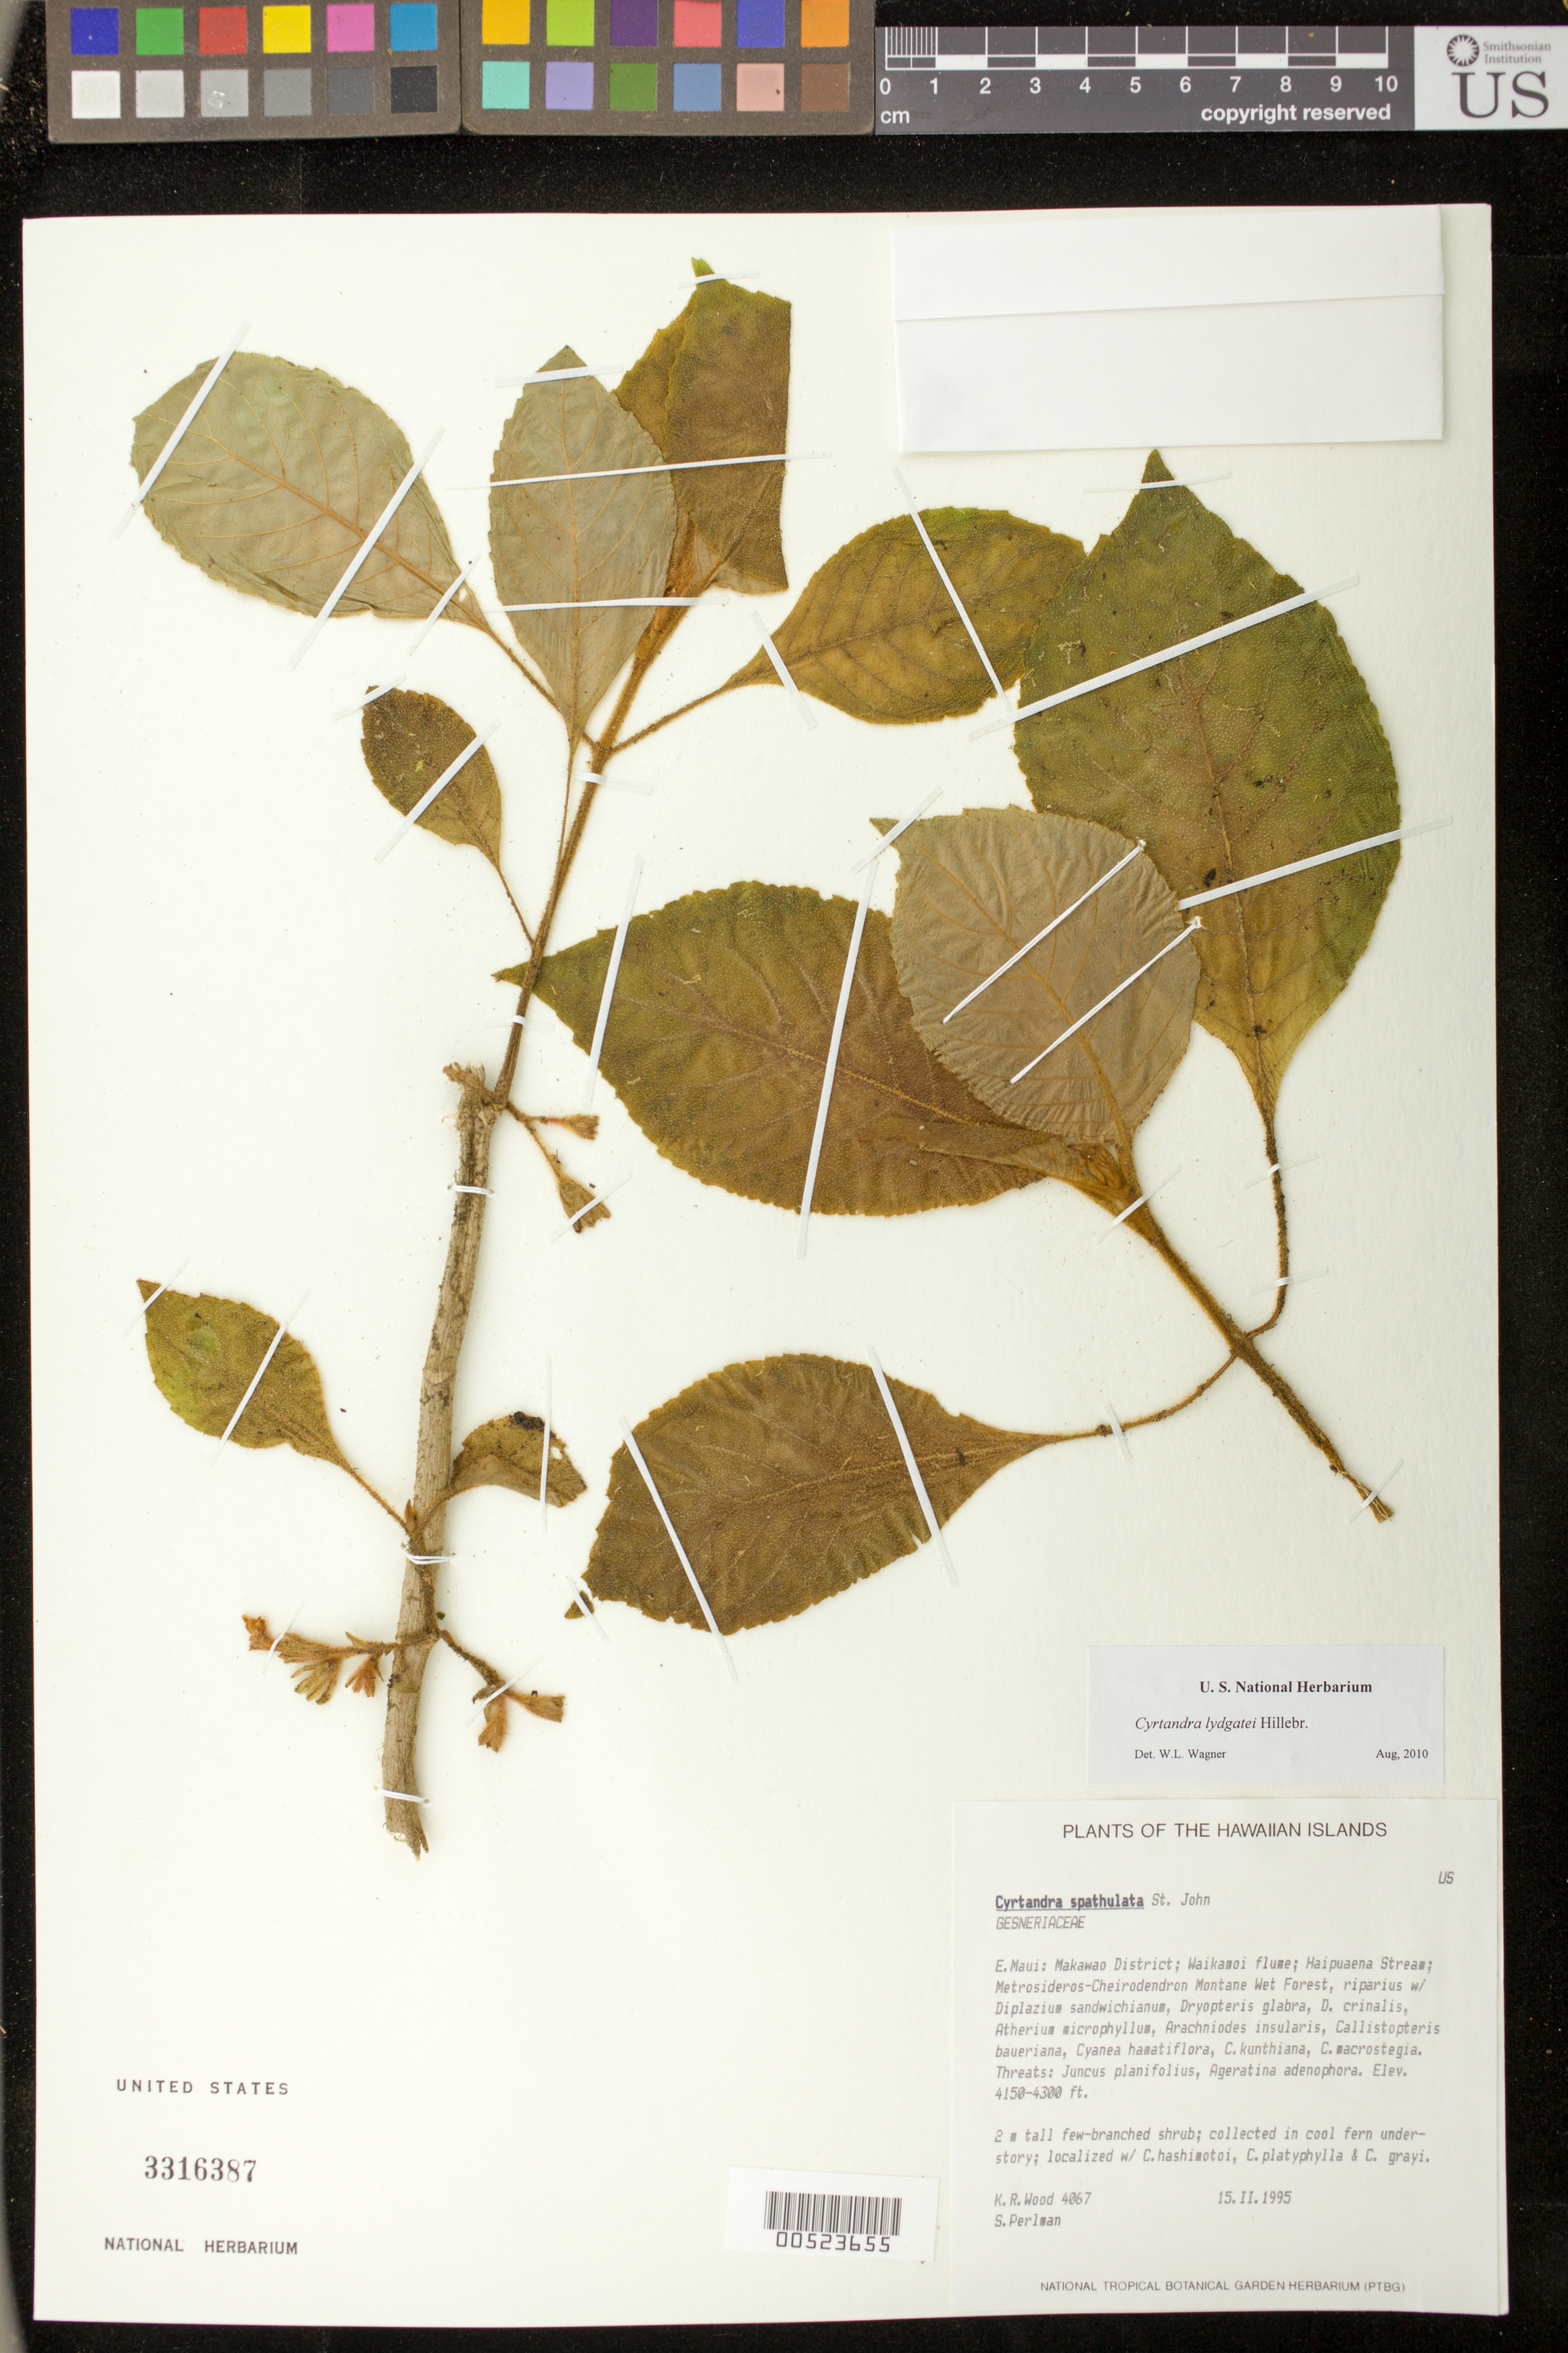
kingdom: Plantae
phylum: Tracheophyta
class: Magnoliopsida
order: Lamiales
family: Gesneriaceae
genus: Cyrtandra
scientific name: Cyrtandra hashimotoi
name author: Rock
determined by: Wagner, W. L., (BOT), Smithsonian Institution - National Museum of Natural History (UNITED STATES)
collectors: K. R. Wood & S. P. Perlman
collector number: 4067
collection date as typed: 15 Feb 1995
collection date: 1995-02-15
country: United States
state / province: Hawaii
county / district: Maui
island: Maui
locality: E Maui, Makawao Dist, Waikamoi flume, Haipuena Stream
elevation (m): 1265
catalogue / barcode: US 3316387